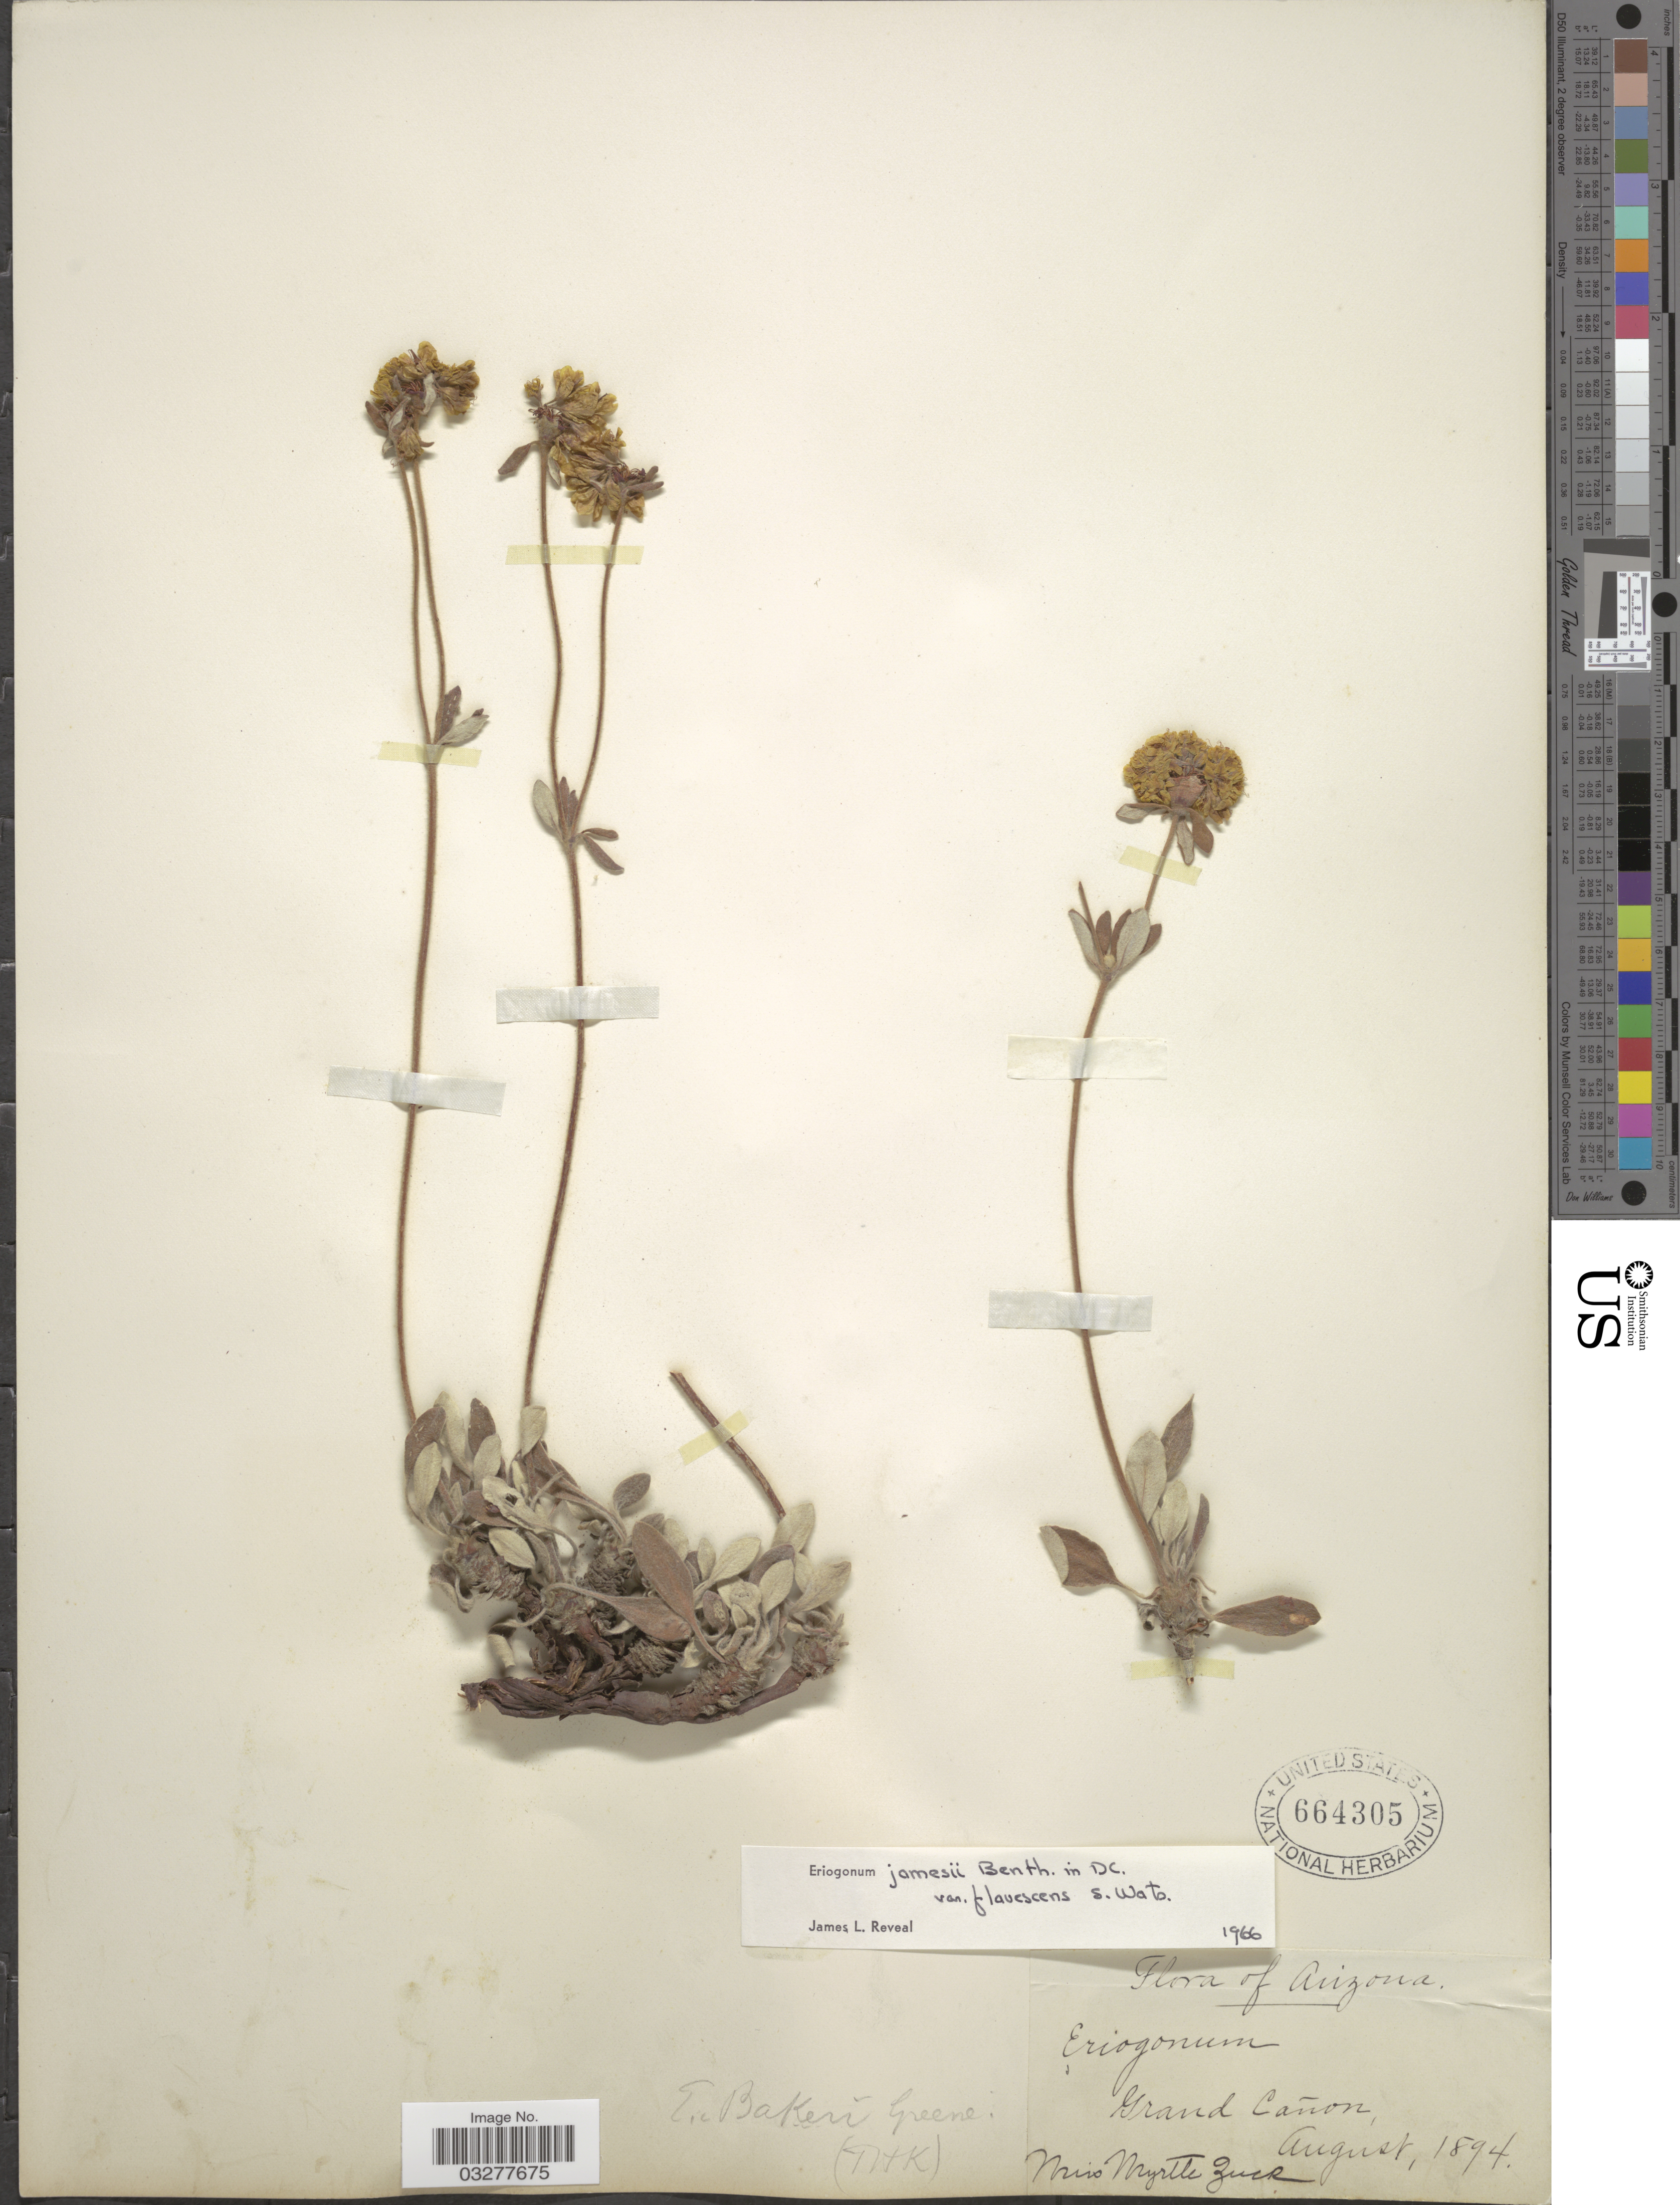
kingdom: Plantae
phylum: Tracheophyta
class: Magnoliopsida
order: Caryophyllales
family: Polygonaceae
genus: Eriogonum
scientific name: Eriogonum jamesii var. flavescens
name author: S. Watson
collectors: M. Zuck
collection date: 1894-08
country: United States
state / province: Arizona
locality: Grand Cañon.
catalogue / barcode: US 664305